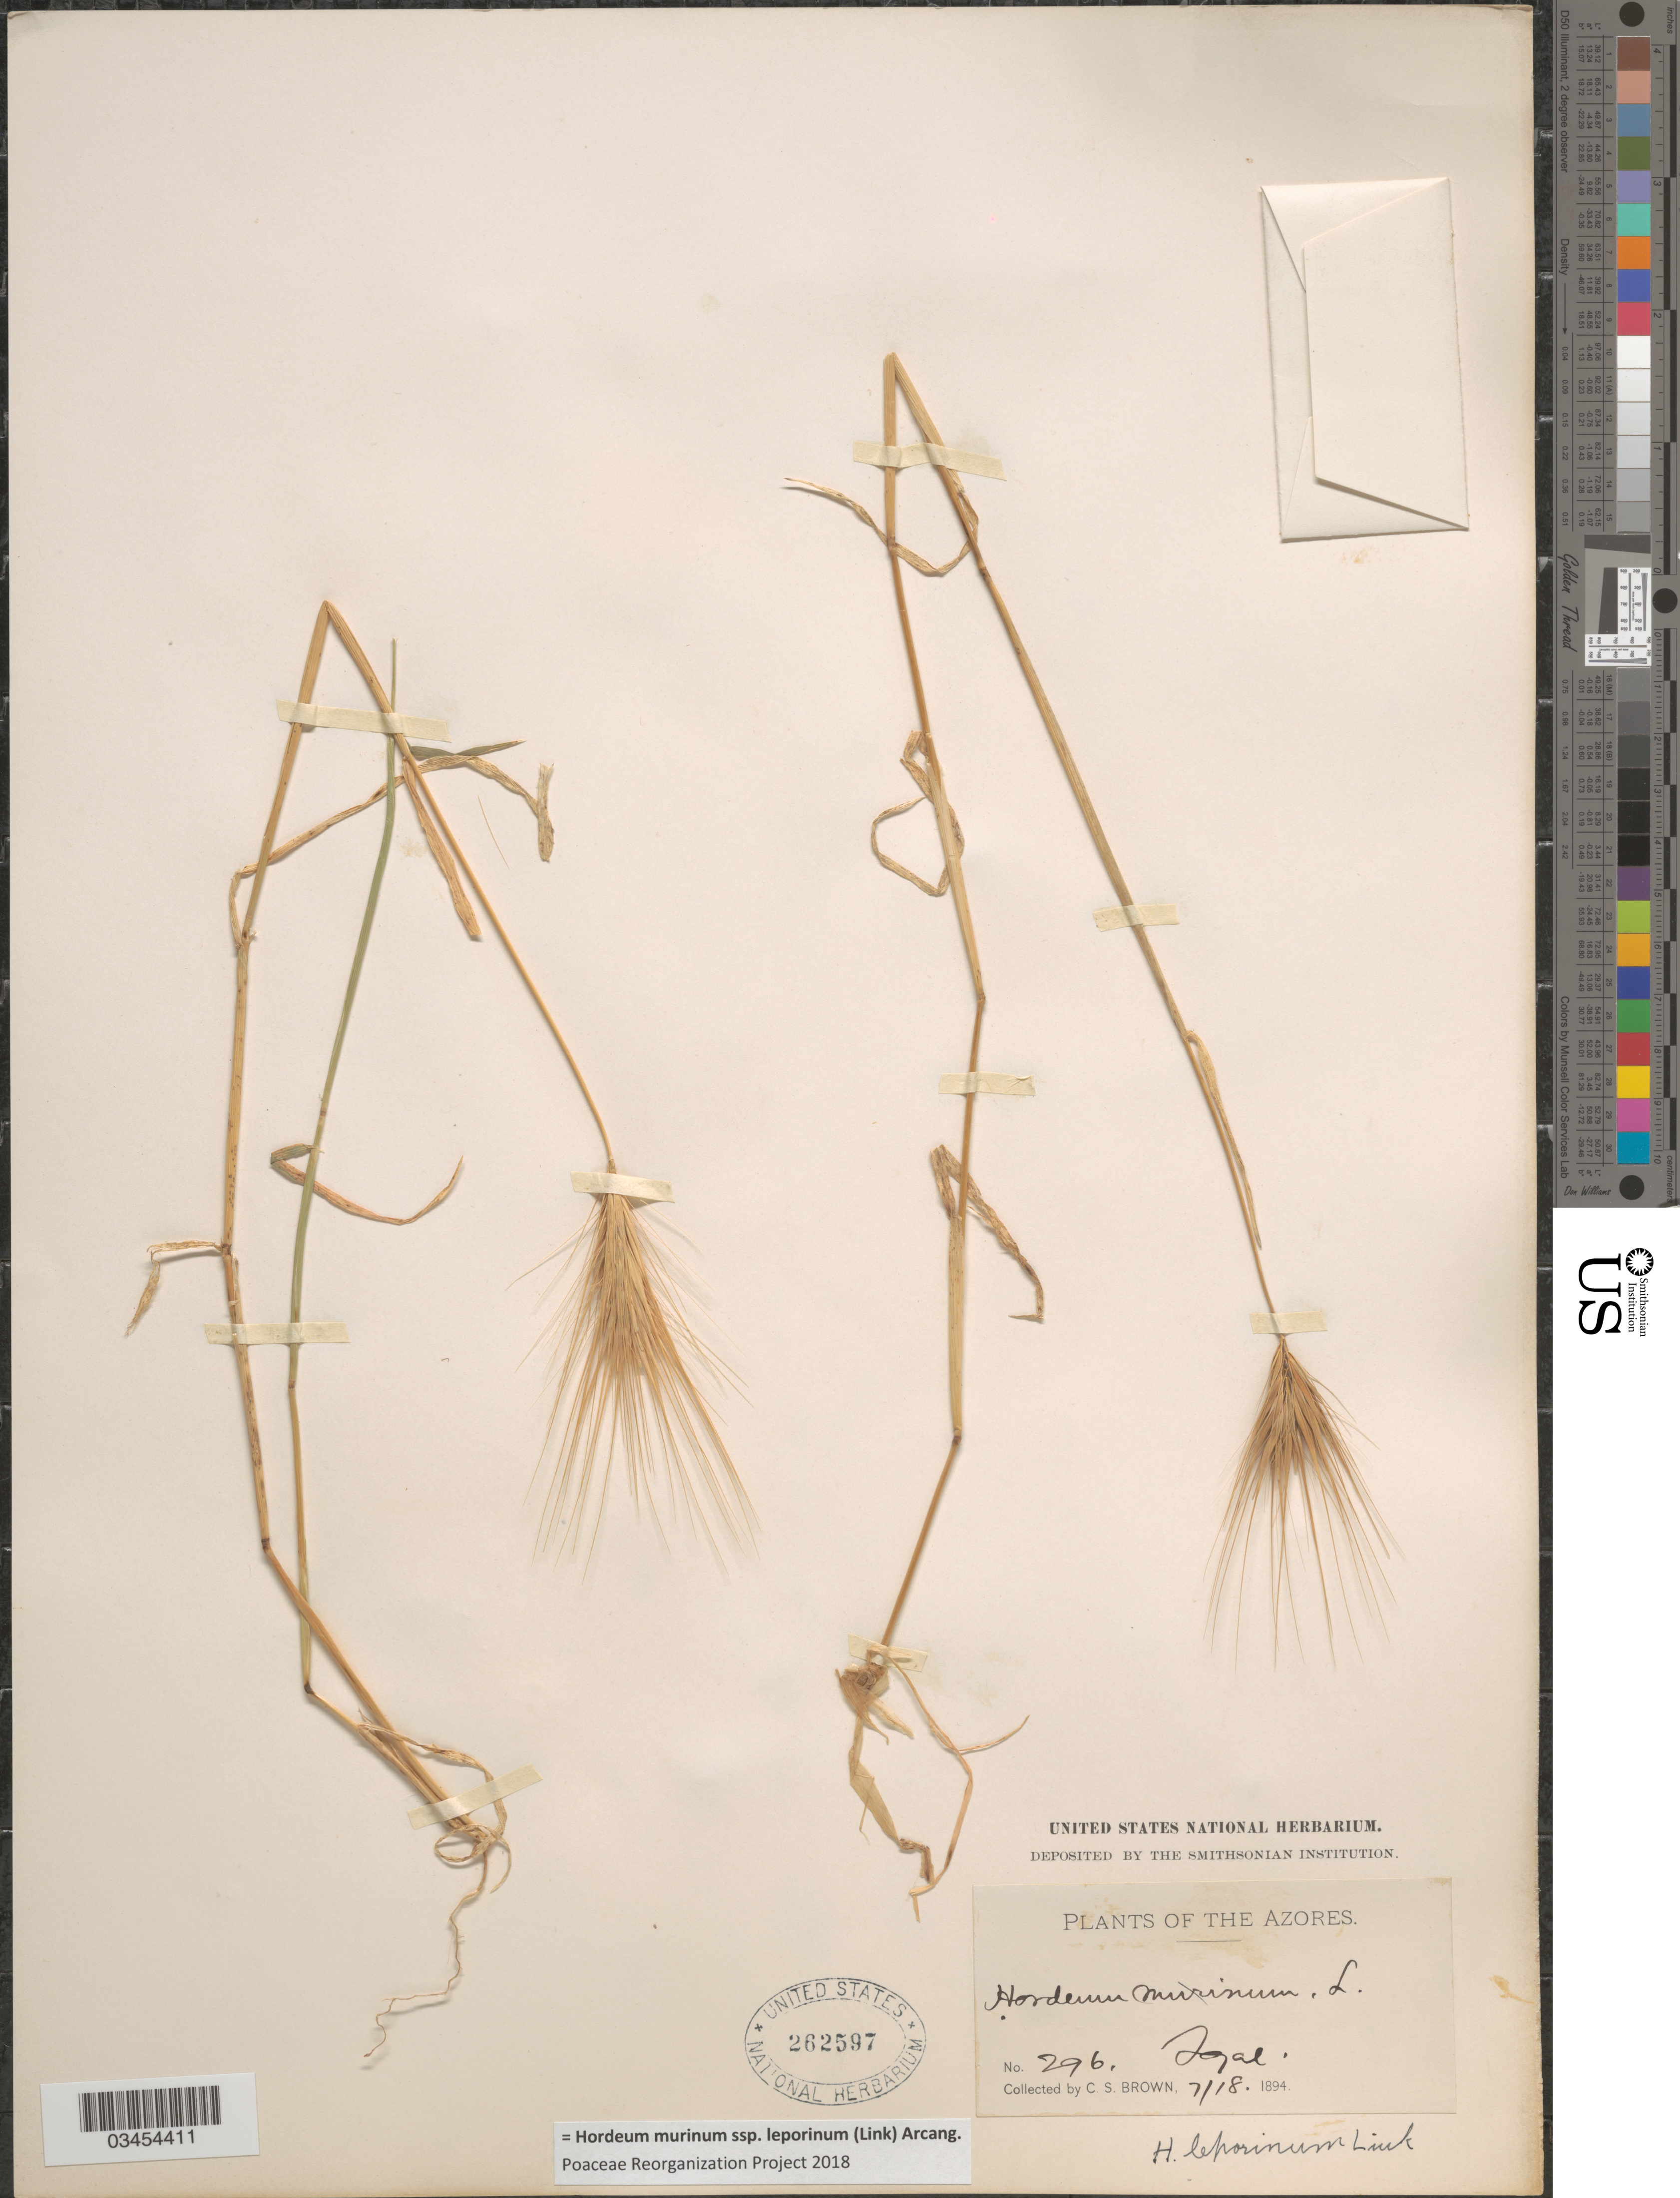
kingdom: Plantae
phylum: Tracheophyta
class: Liliopsida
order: Poales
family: Poaceae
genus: Hordeum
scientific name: Hordeum murinum subsp. leporinum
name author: (Link) Arcang.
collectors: C. S. Brown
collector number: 296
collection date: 1894-07-18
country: Portugal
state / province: Azores (Aut. Reg.)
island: Faial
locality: Fayal.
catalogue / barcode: US 262597